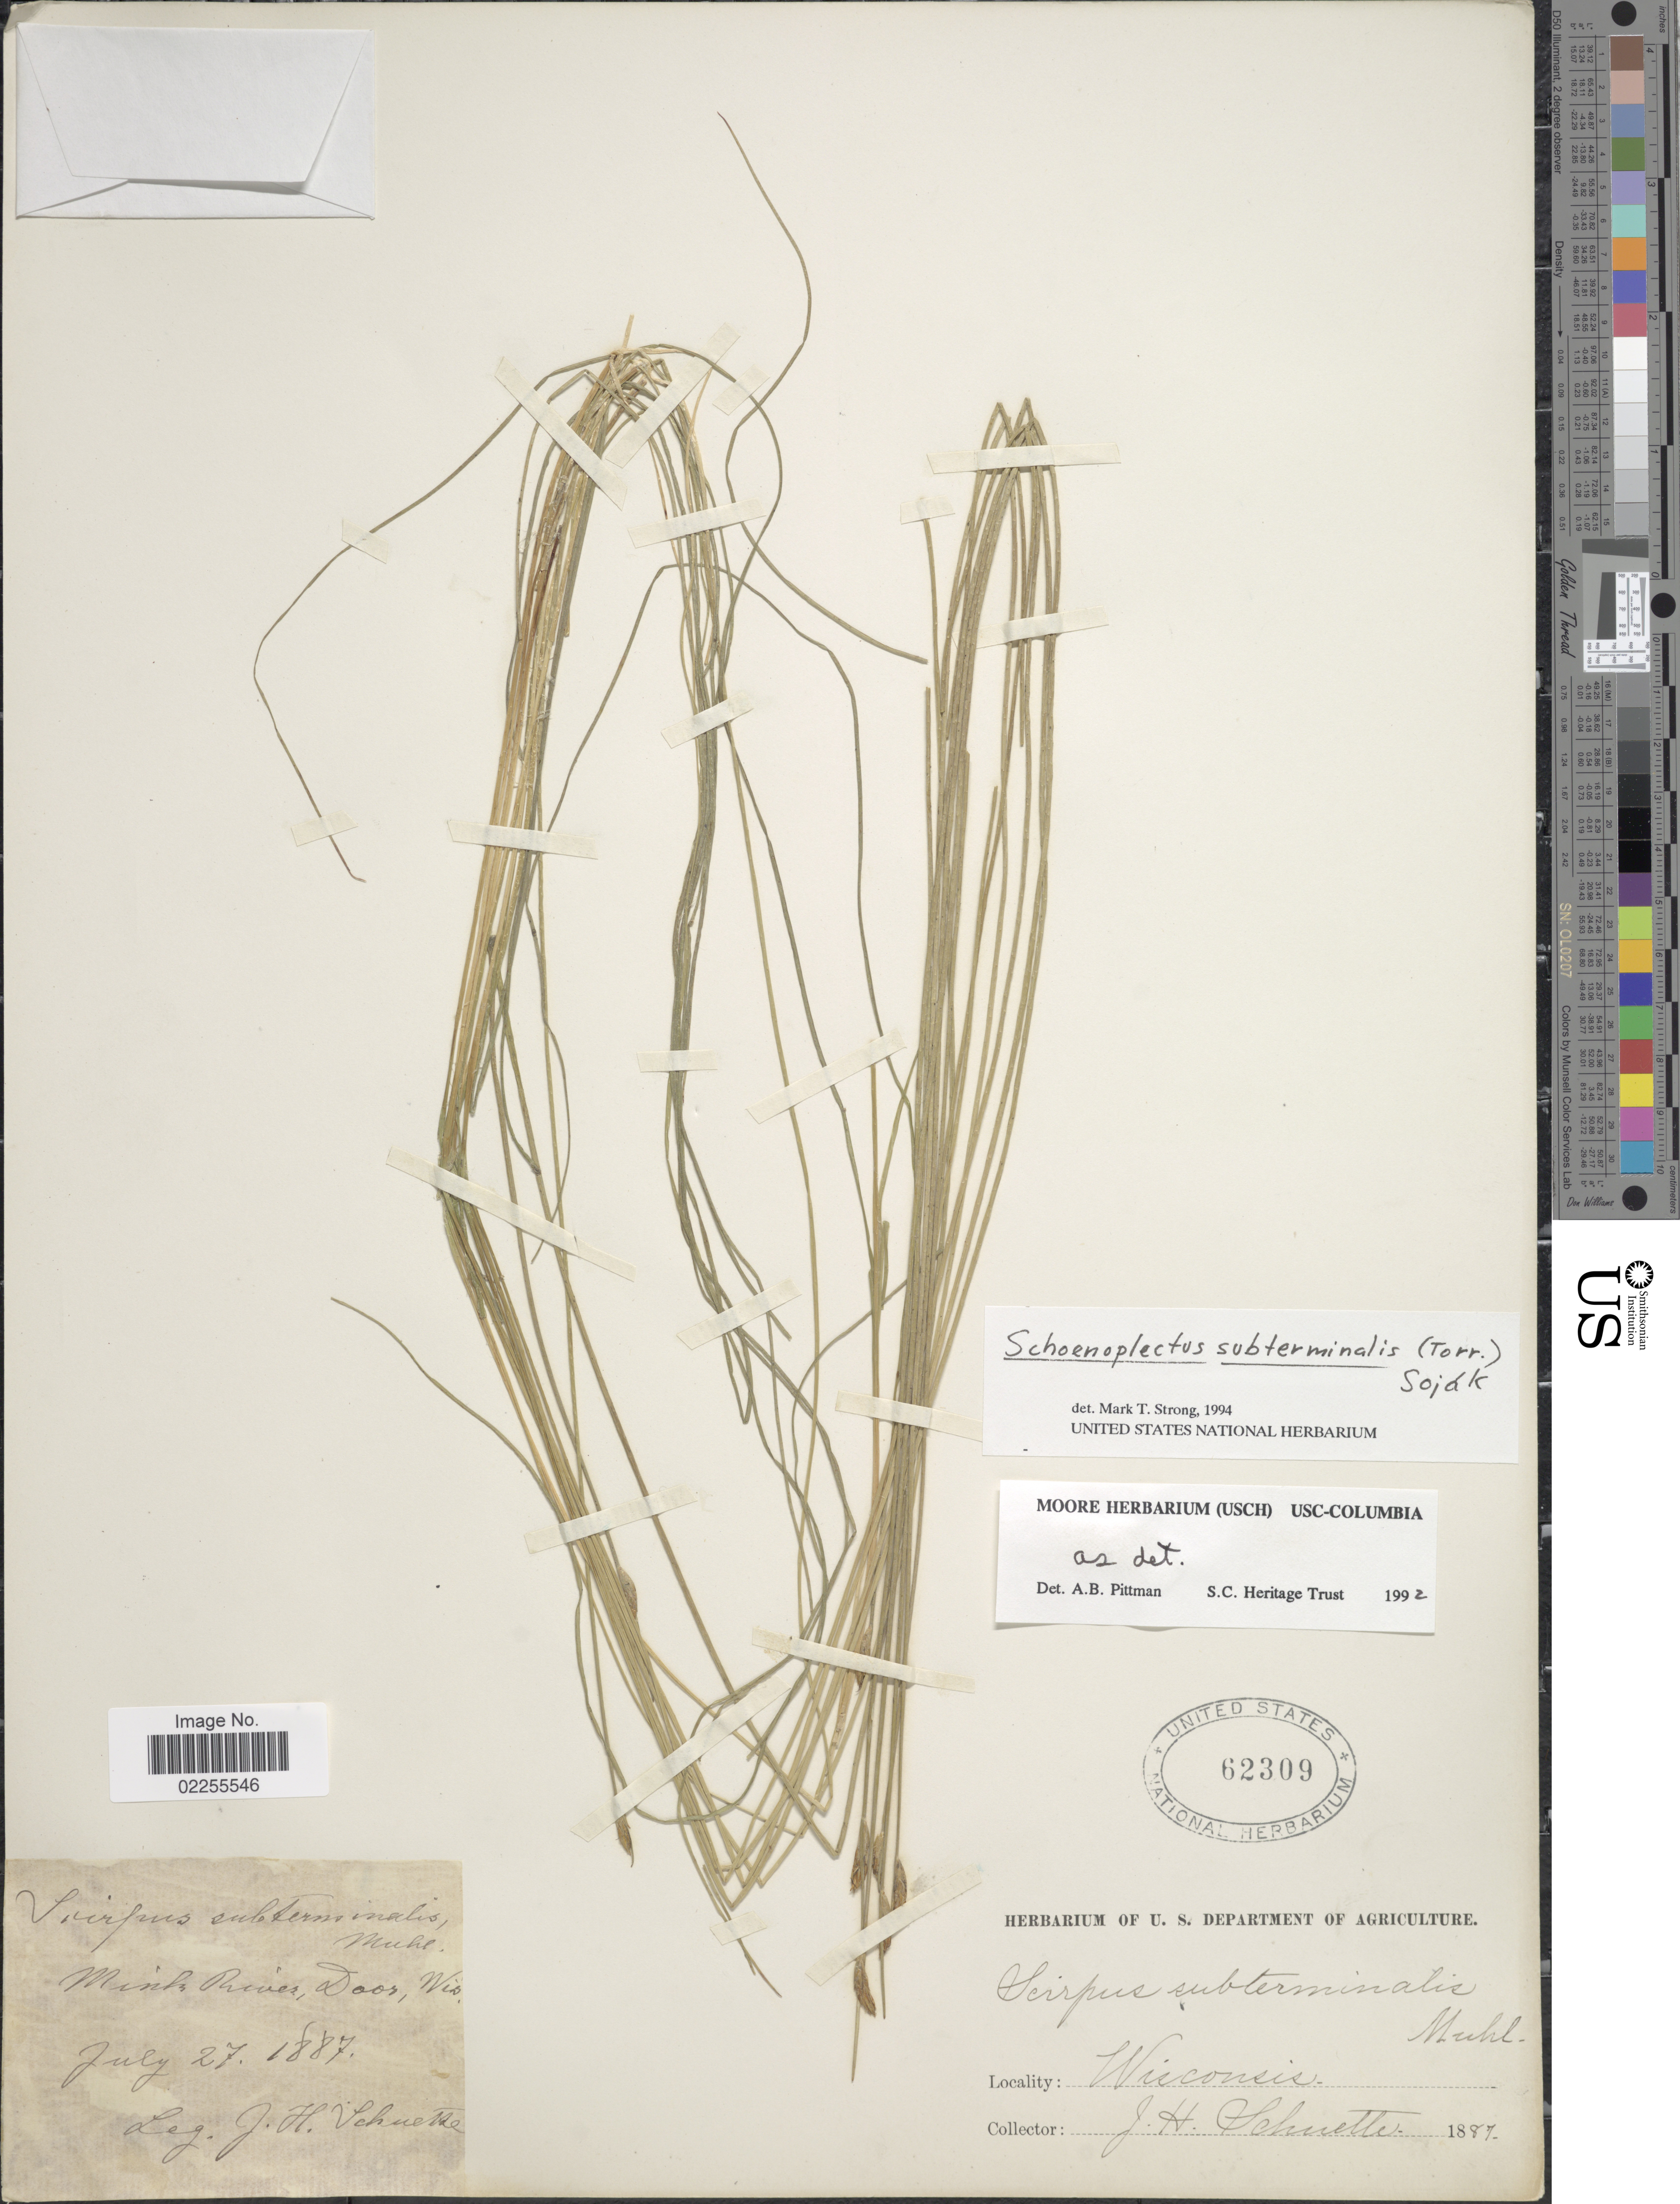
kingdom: Plantae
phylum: Tracheophyta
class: Liliopsida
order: Poales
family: Cyperaceae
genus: Schoenoplectus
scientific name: Schoenoplectus subterminalis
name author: (Torr.) Soják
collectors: J. H. Schuette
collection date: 1887-07-27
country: United States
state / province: Wisconsin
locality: Mink River, Door Co.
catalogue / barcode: US 62309